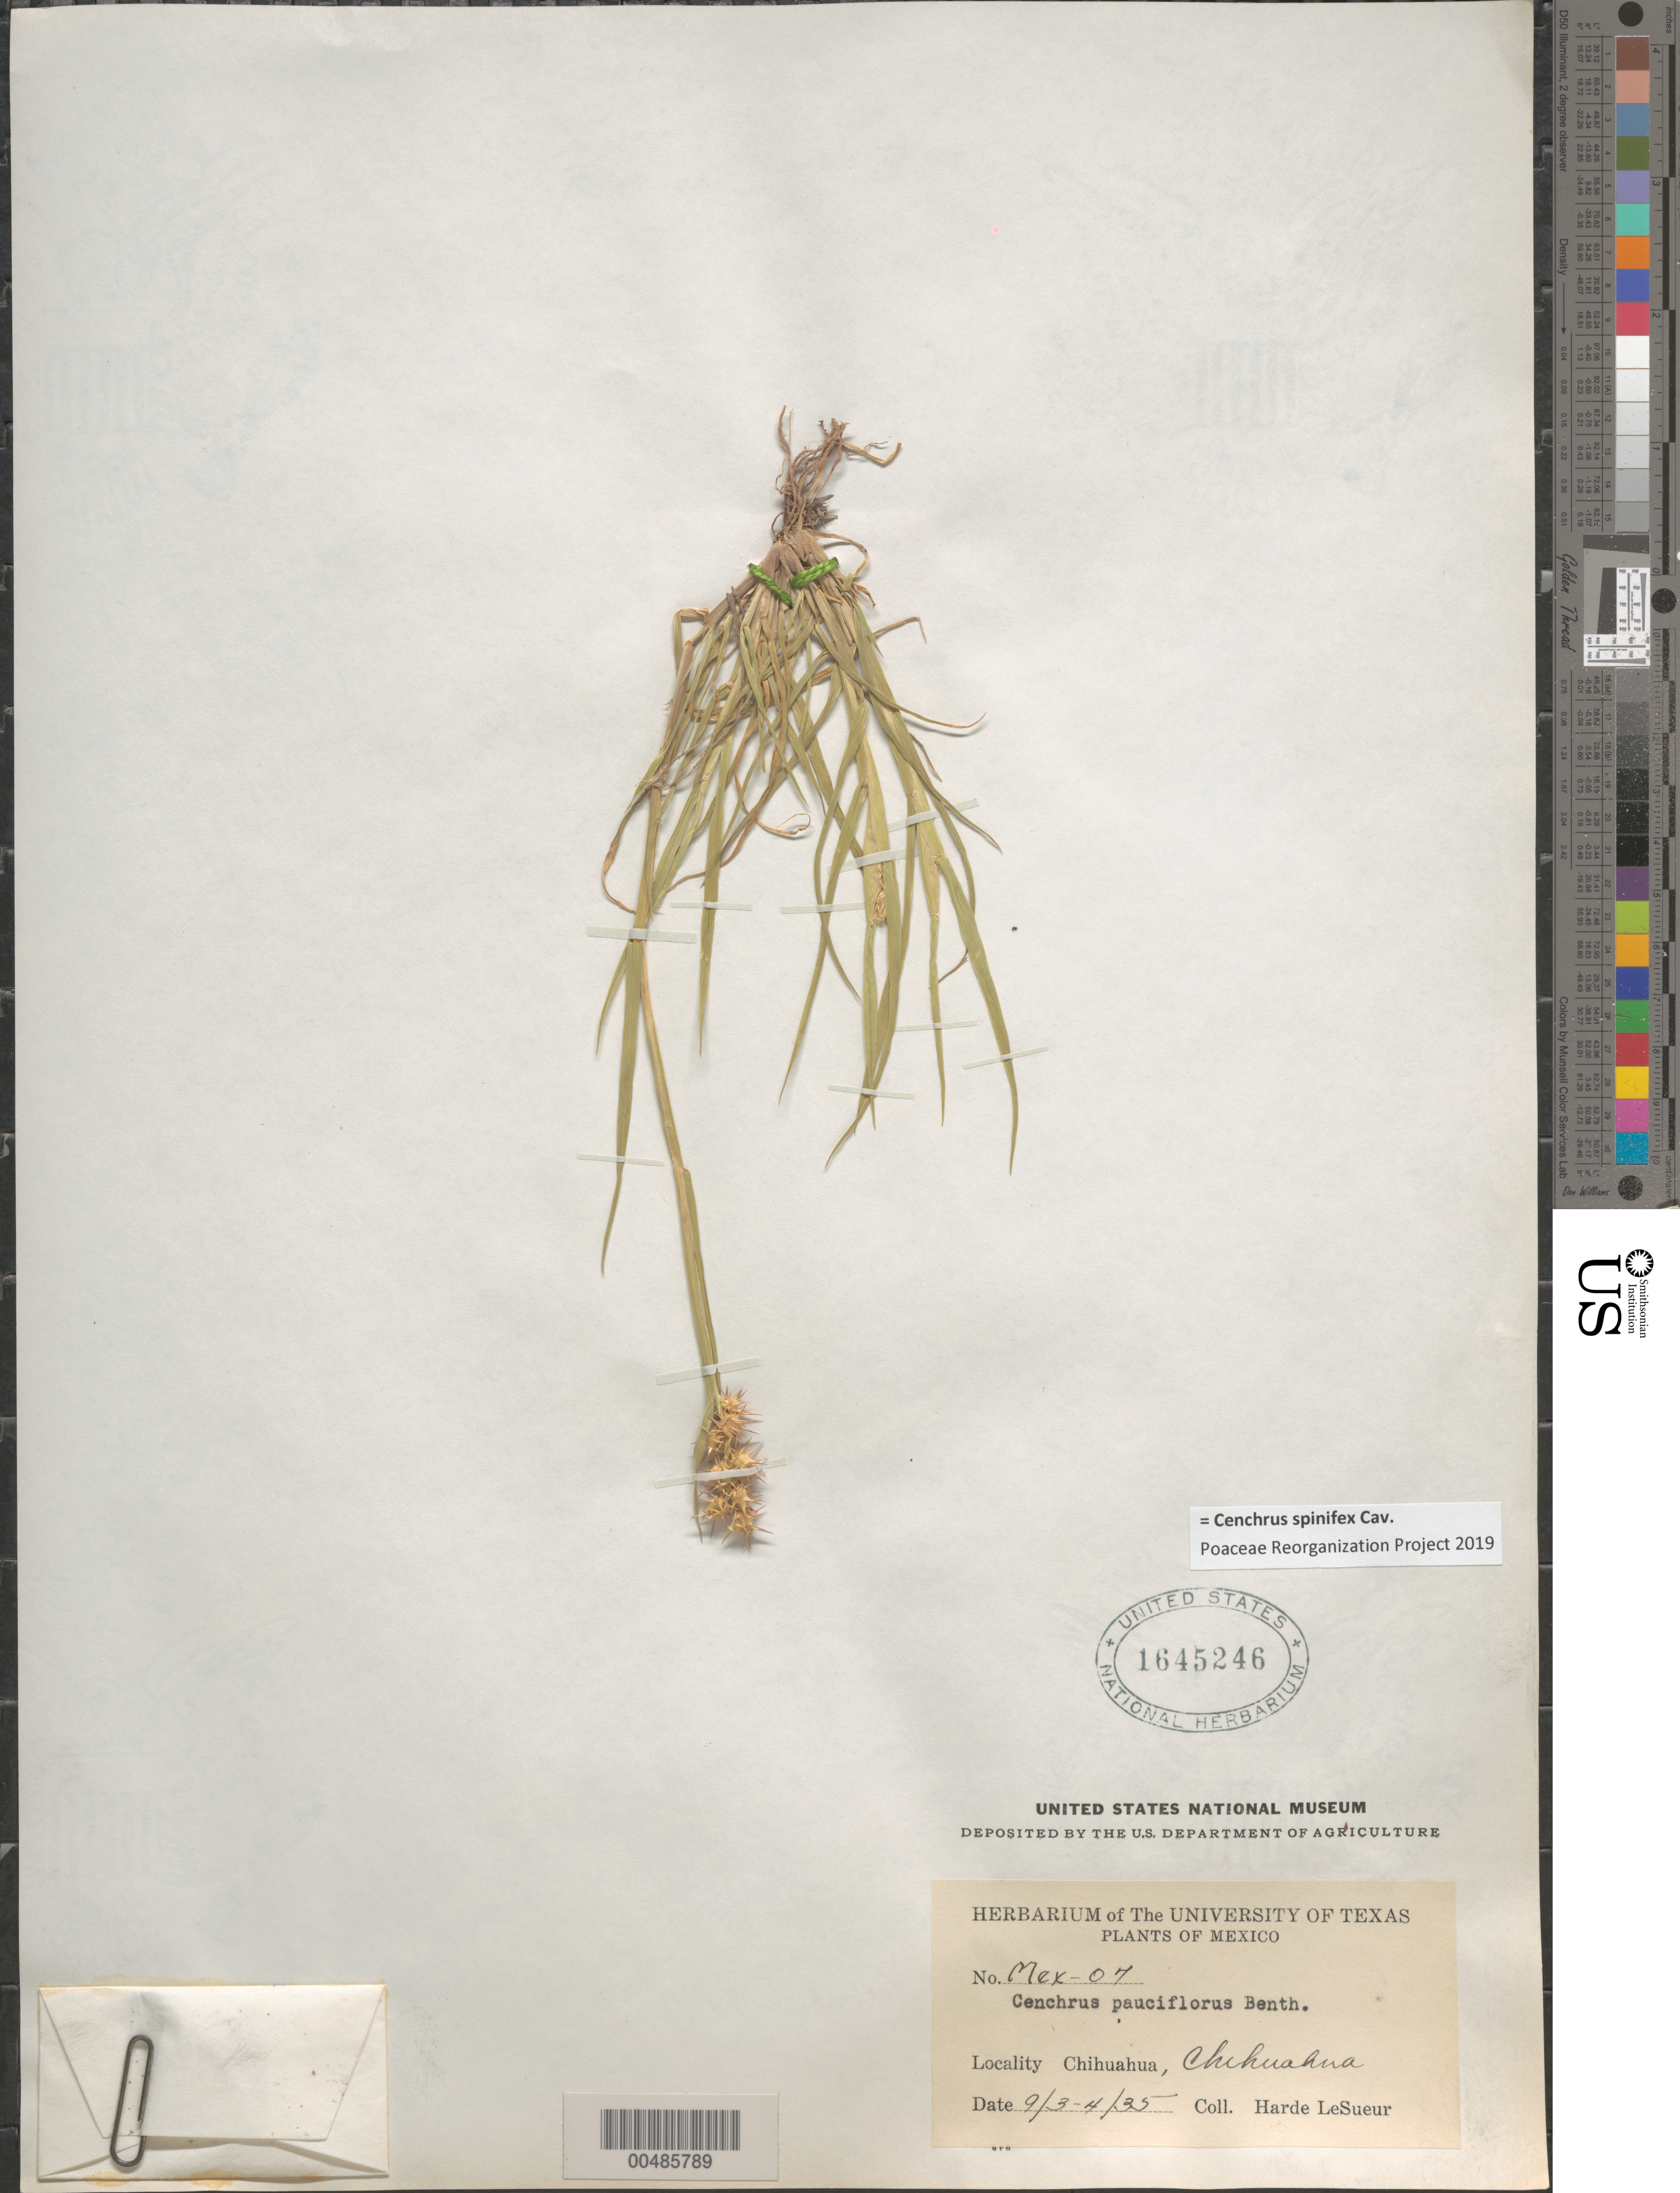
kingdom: Plantae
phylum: Tracheophyta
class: Liliopsida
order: Poales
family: Poaceae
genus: Cenchrus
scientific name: Cenchrus spinifex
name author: Cav.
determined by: Poaceae Reorganization Project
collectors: D. H. LeSueur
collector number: Mex-07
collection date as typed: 3 Sep 1935 to 4 Sep 1935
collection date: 1935-09-03/1935-09-04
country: Mexico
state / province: Chihuahua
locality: Chihuahua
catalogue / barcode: US 1645246